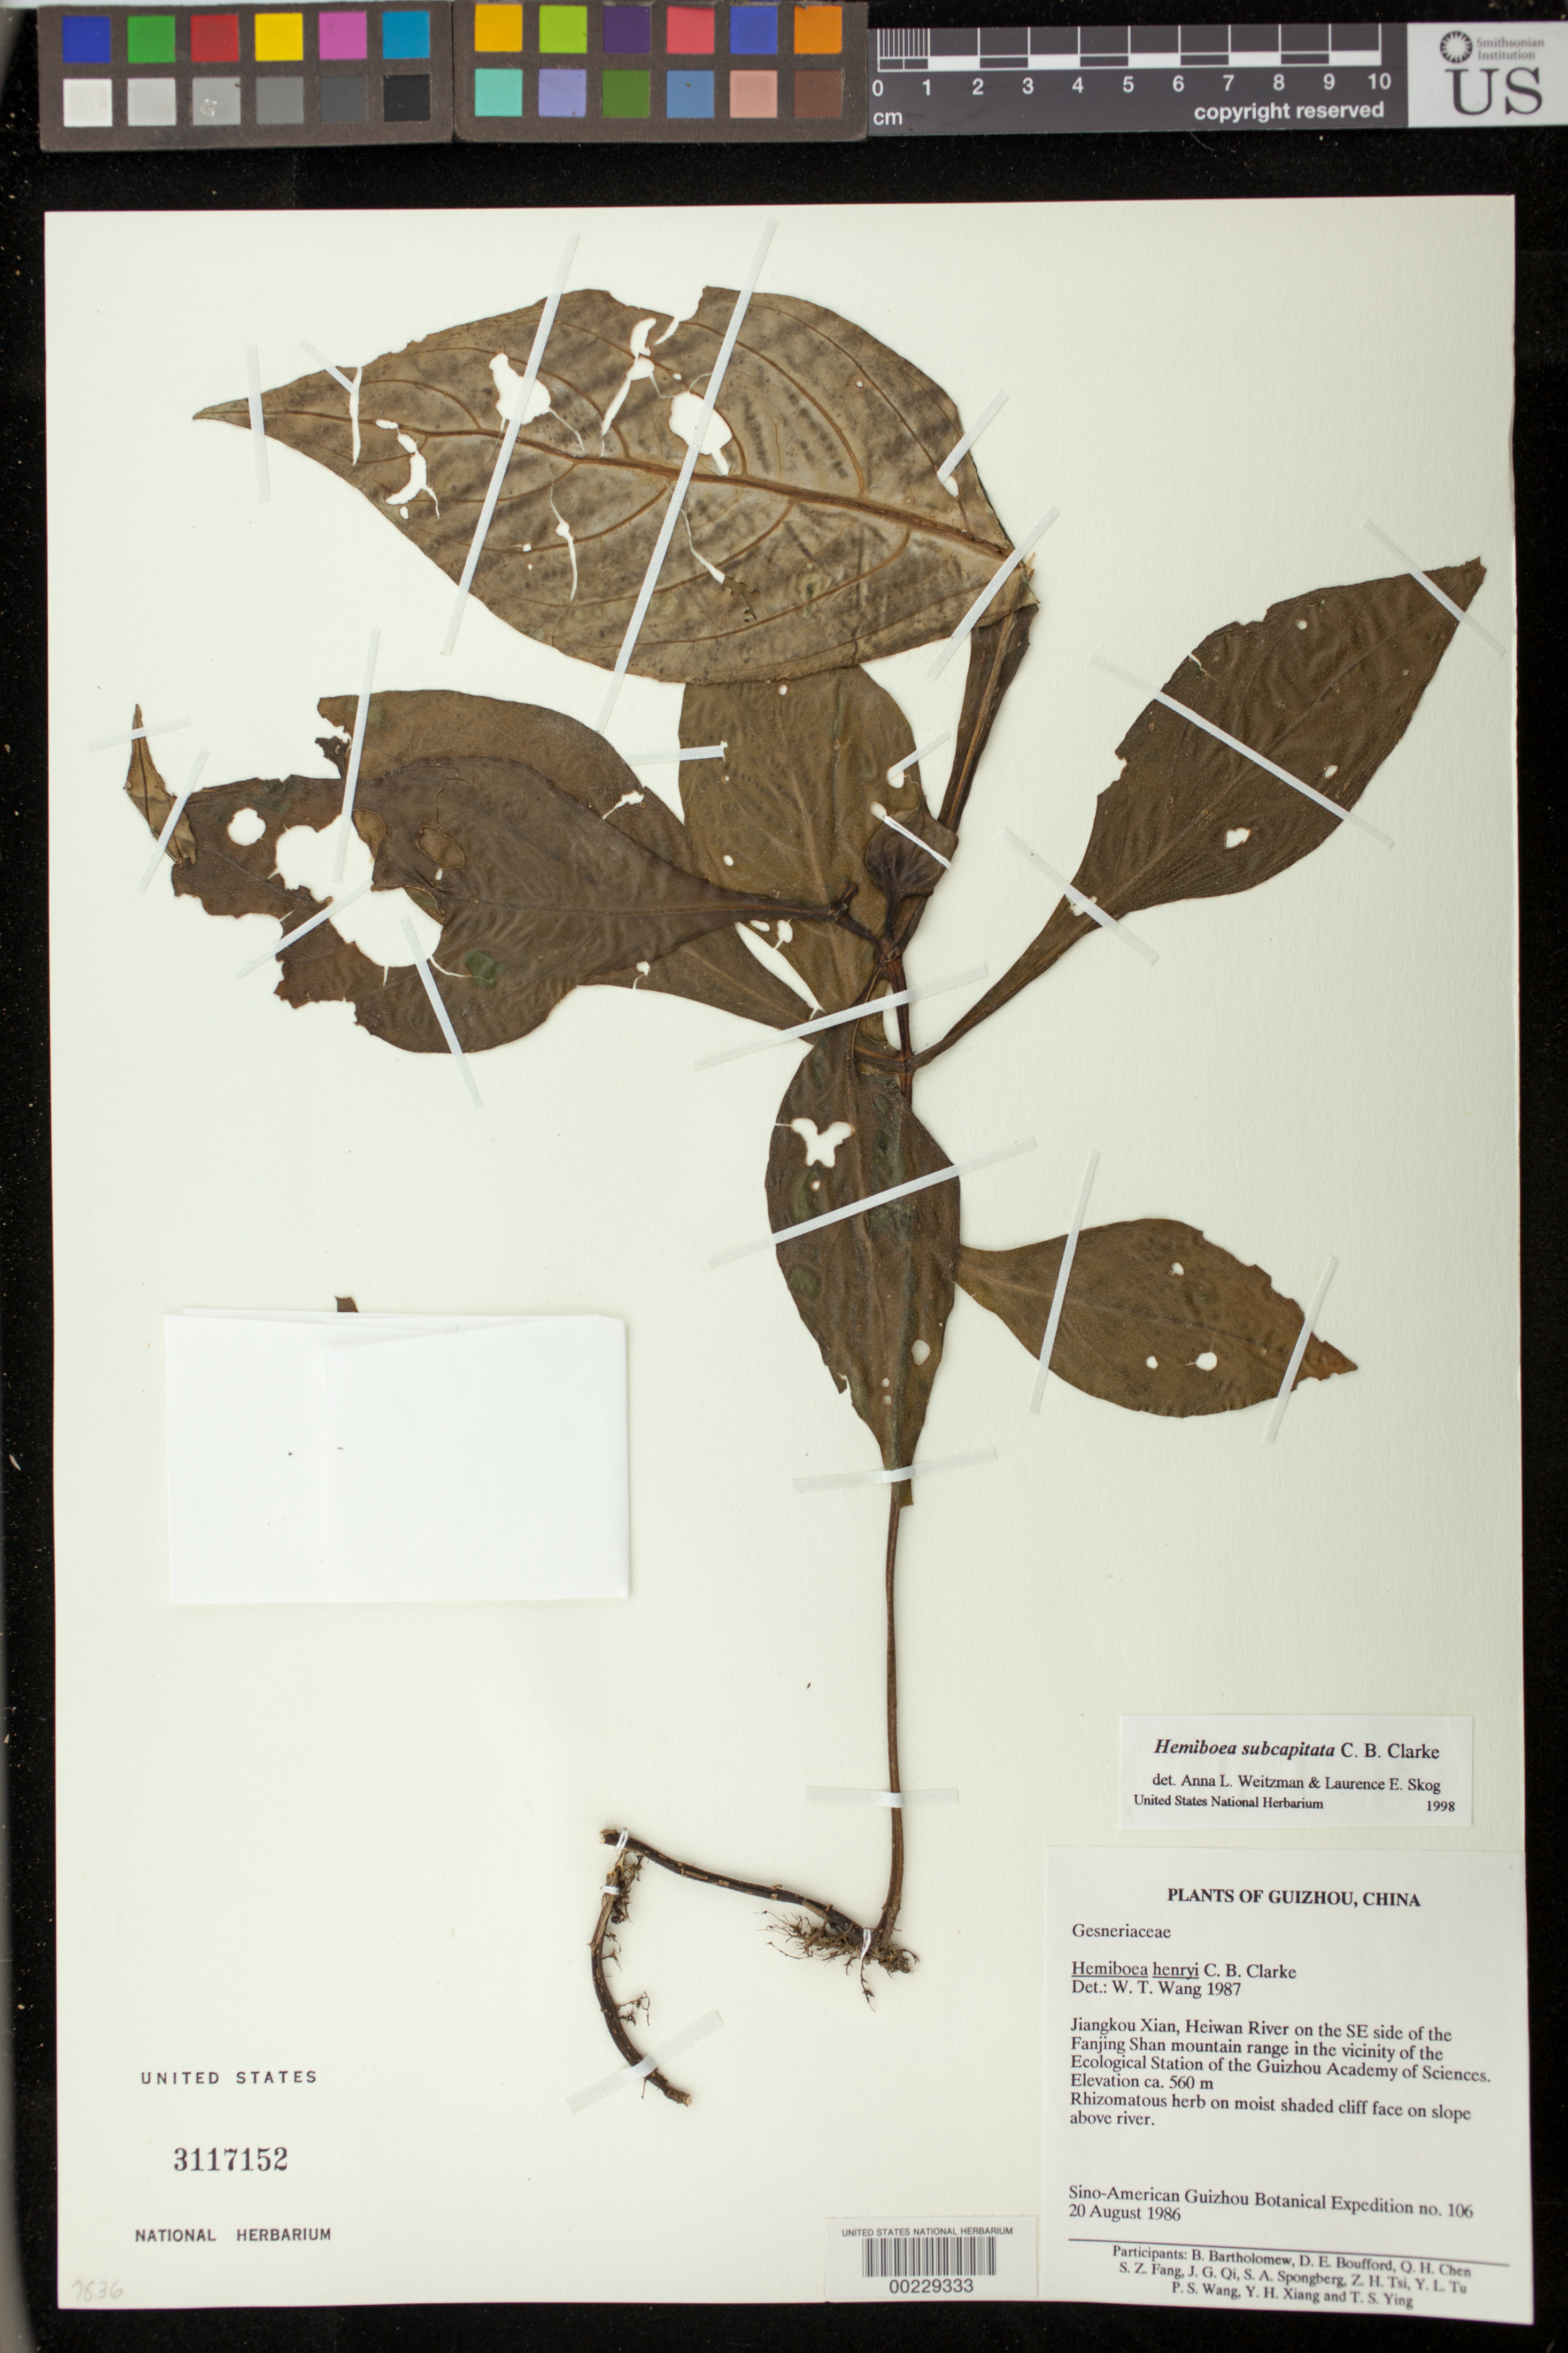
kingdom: Plantae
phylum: Tracheophyta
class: Magnoliopsida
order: Lamiales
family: Gesneriaceae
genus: Hemiboea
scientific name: Hemiboea subcapitata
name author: C.B. Clarke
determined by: Wang, W. T.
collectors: Sino-Amer. Guizhou Bot. Exped.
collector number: S-AGBE 106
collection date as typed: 20 Aug 1986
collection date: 1986-08-20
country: China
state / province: Guizhou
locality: Jiangkou xian, heiwan river on se side of fanjing shan mountain range in vicinity of eco station of guizhou academy of sciences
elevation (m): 560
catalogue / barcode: US 3117152